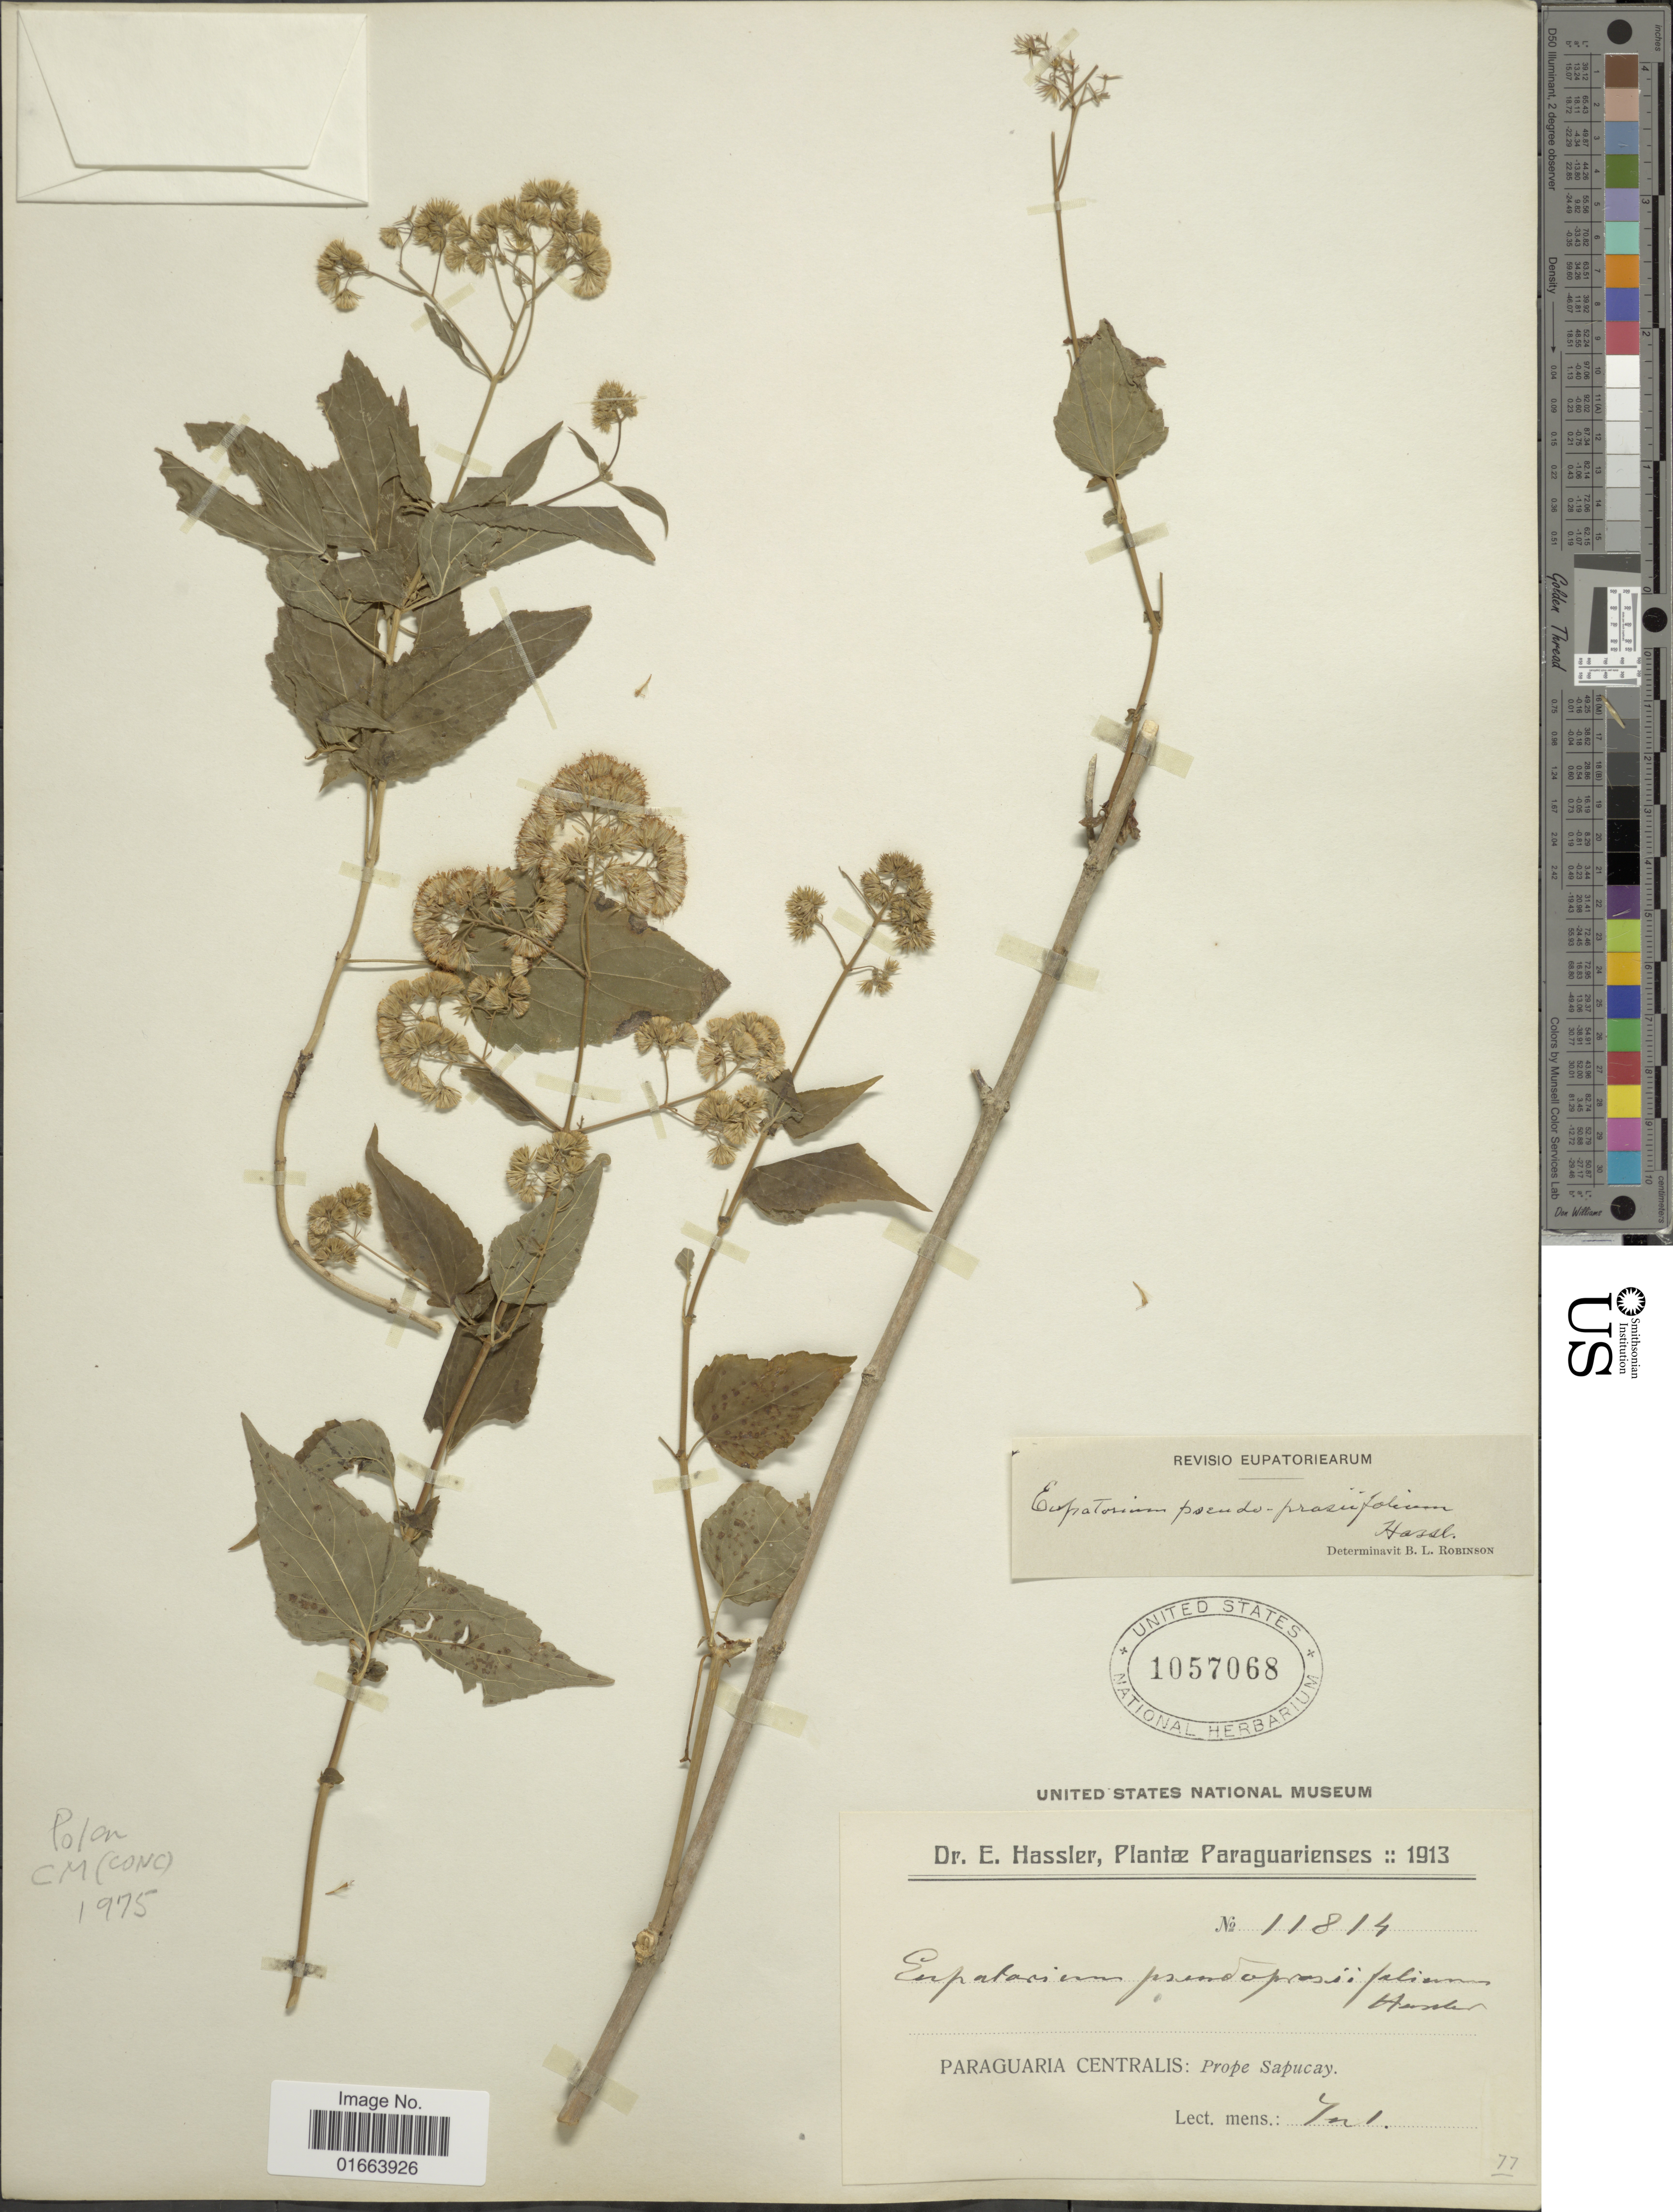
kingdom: Plantae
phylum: Tracheophyta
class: Magnoliopsida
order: Asterales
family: Asteraceae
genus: Chacoa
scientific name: Chacoa pseudoprasiifolia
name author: (Hassl.) R.M. King & H. Rob.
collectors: E. Hassler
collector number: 11814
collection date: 1913-07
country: Paraguay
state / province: Paraguari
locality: Paraguaria Centralis: Prope Sapucay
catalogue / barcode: US 1057068